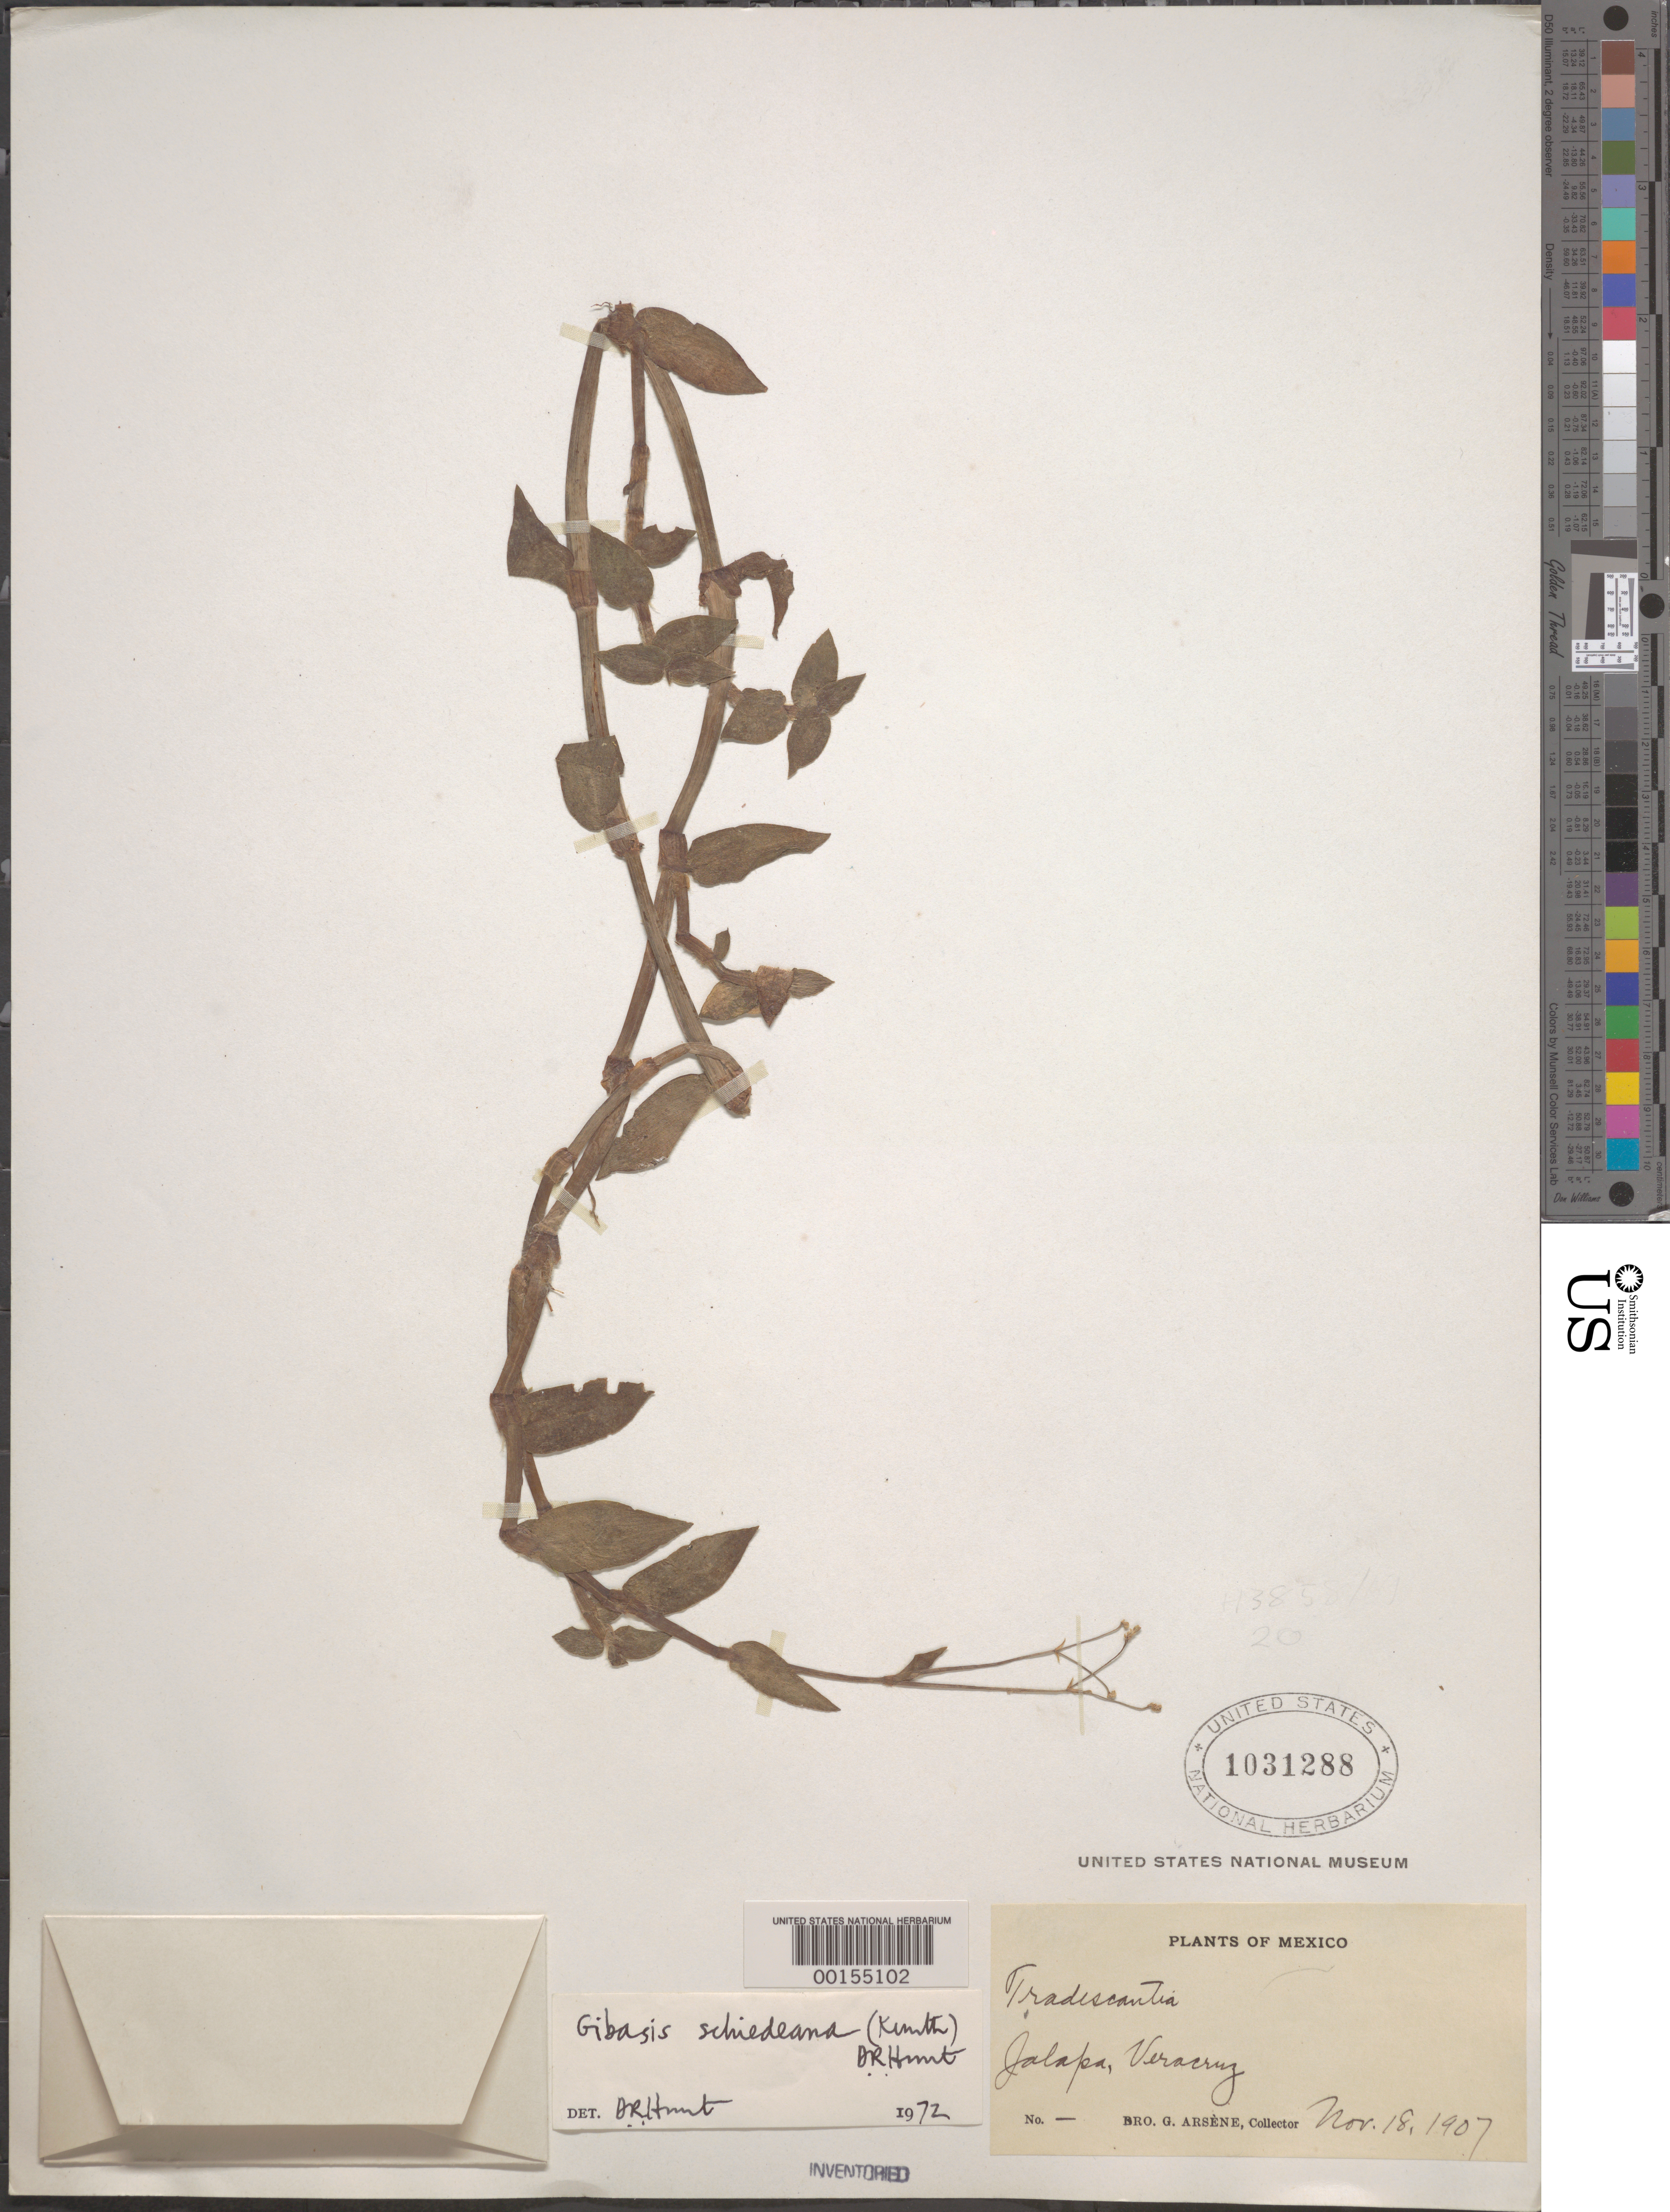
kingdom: Plantae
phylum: Tracheophyta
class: Liliopsida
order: Commelinales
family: Commelinaceae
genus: Gibasis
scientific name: Gibasis pellucida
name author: (M. Martens & Galeotti) D.R. Hunt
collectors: Bro. G. Arsène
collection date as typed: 18 Nov 1907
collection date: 1907-11-18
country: Mexico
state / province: Veracruz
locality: Jalapa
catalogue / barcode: US 1031288